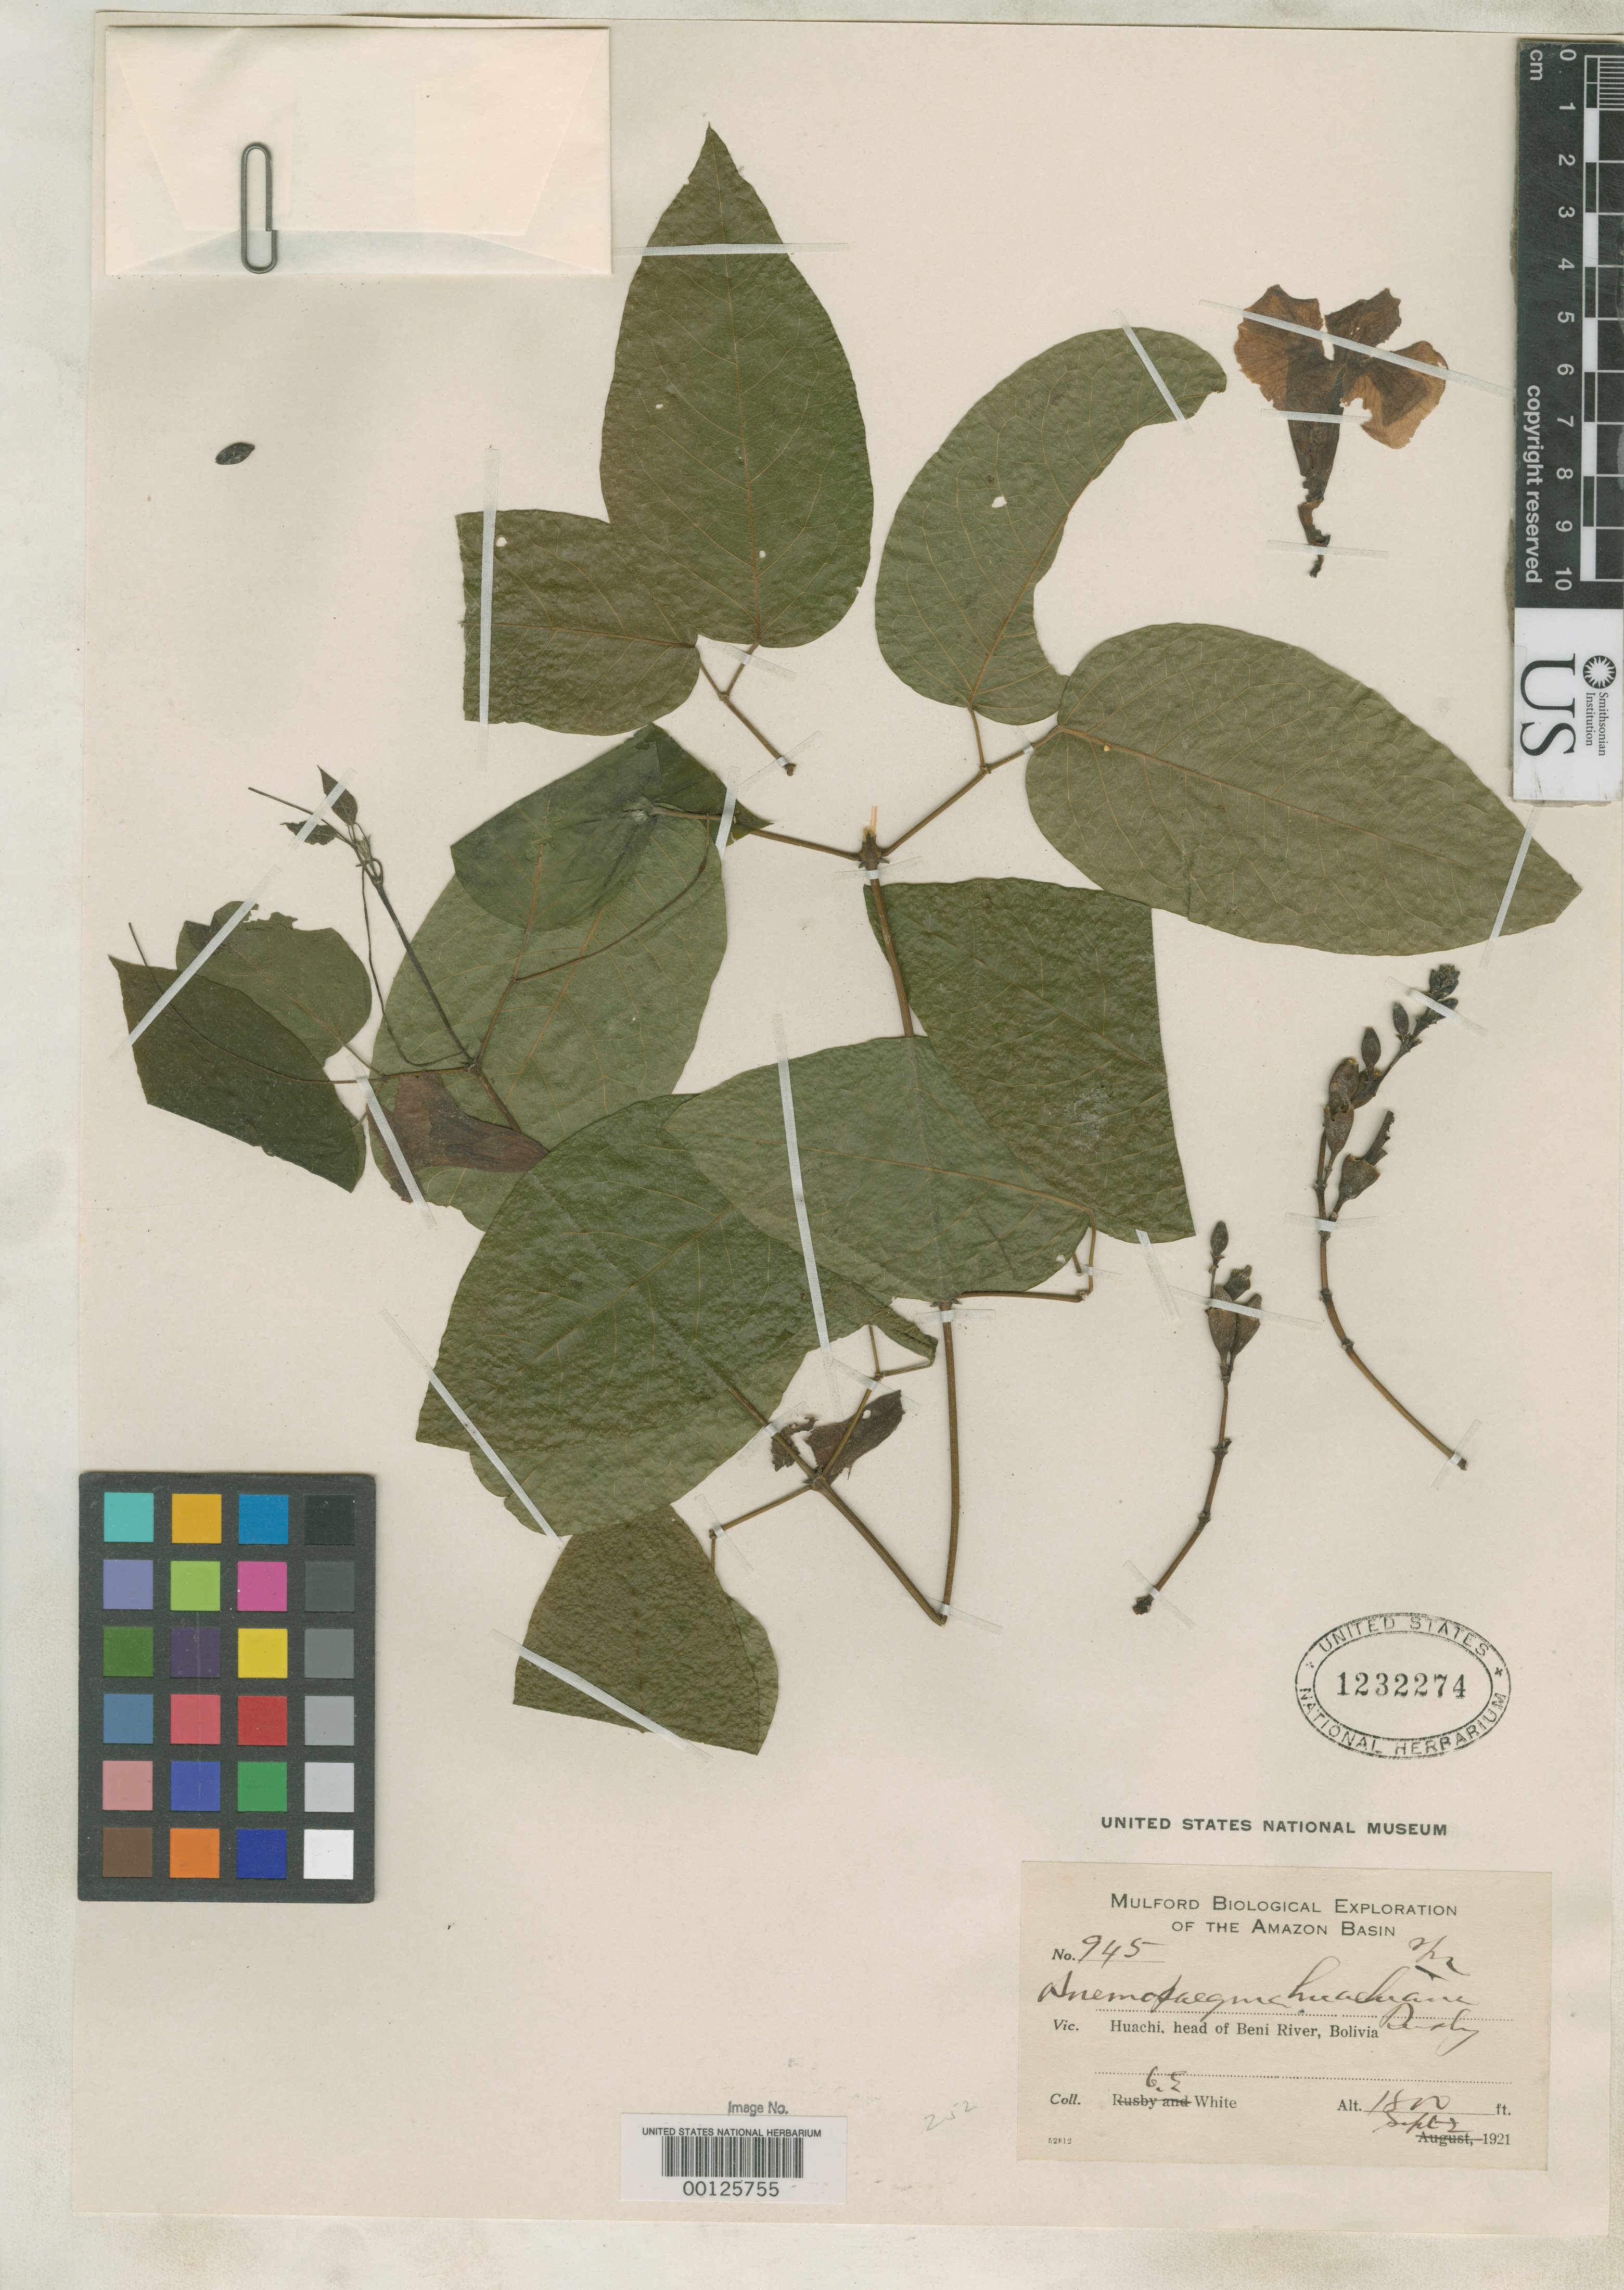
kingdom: Plantae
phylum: Tracheophyta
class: Magnoliopsida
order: Lamiales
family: Bignoniaceae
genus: Anemopaegma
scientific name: Anemopaegma huachiana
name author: Rusby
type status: Isotype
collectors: O. E. White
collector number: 943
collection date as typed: Sept 2, 1921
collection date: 1921-09-02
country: Bolivia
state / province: Beni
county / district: Iténez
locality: Huachi, head of Beni River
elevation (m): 549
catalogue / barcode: US 1232274